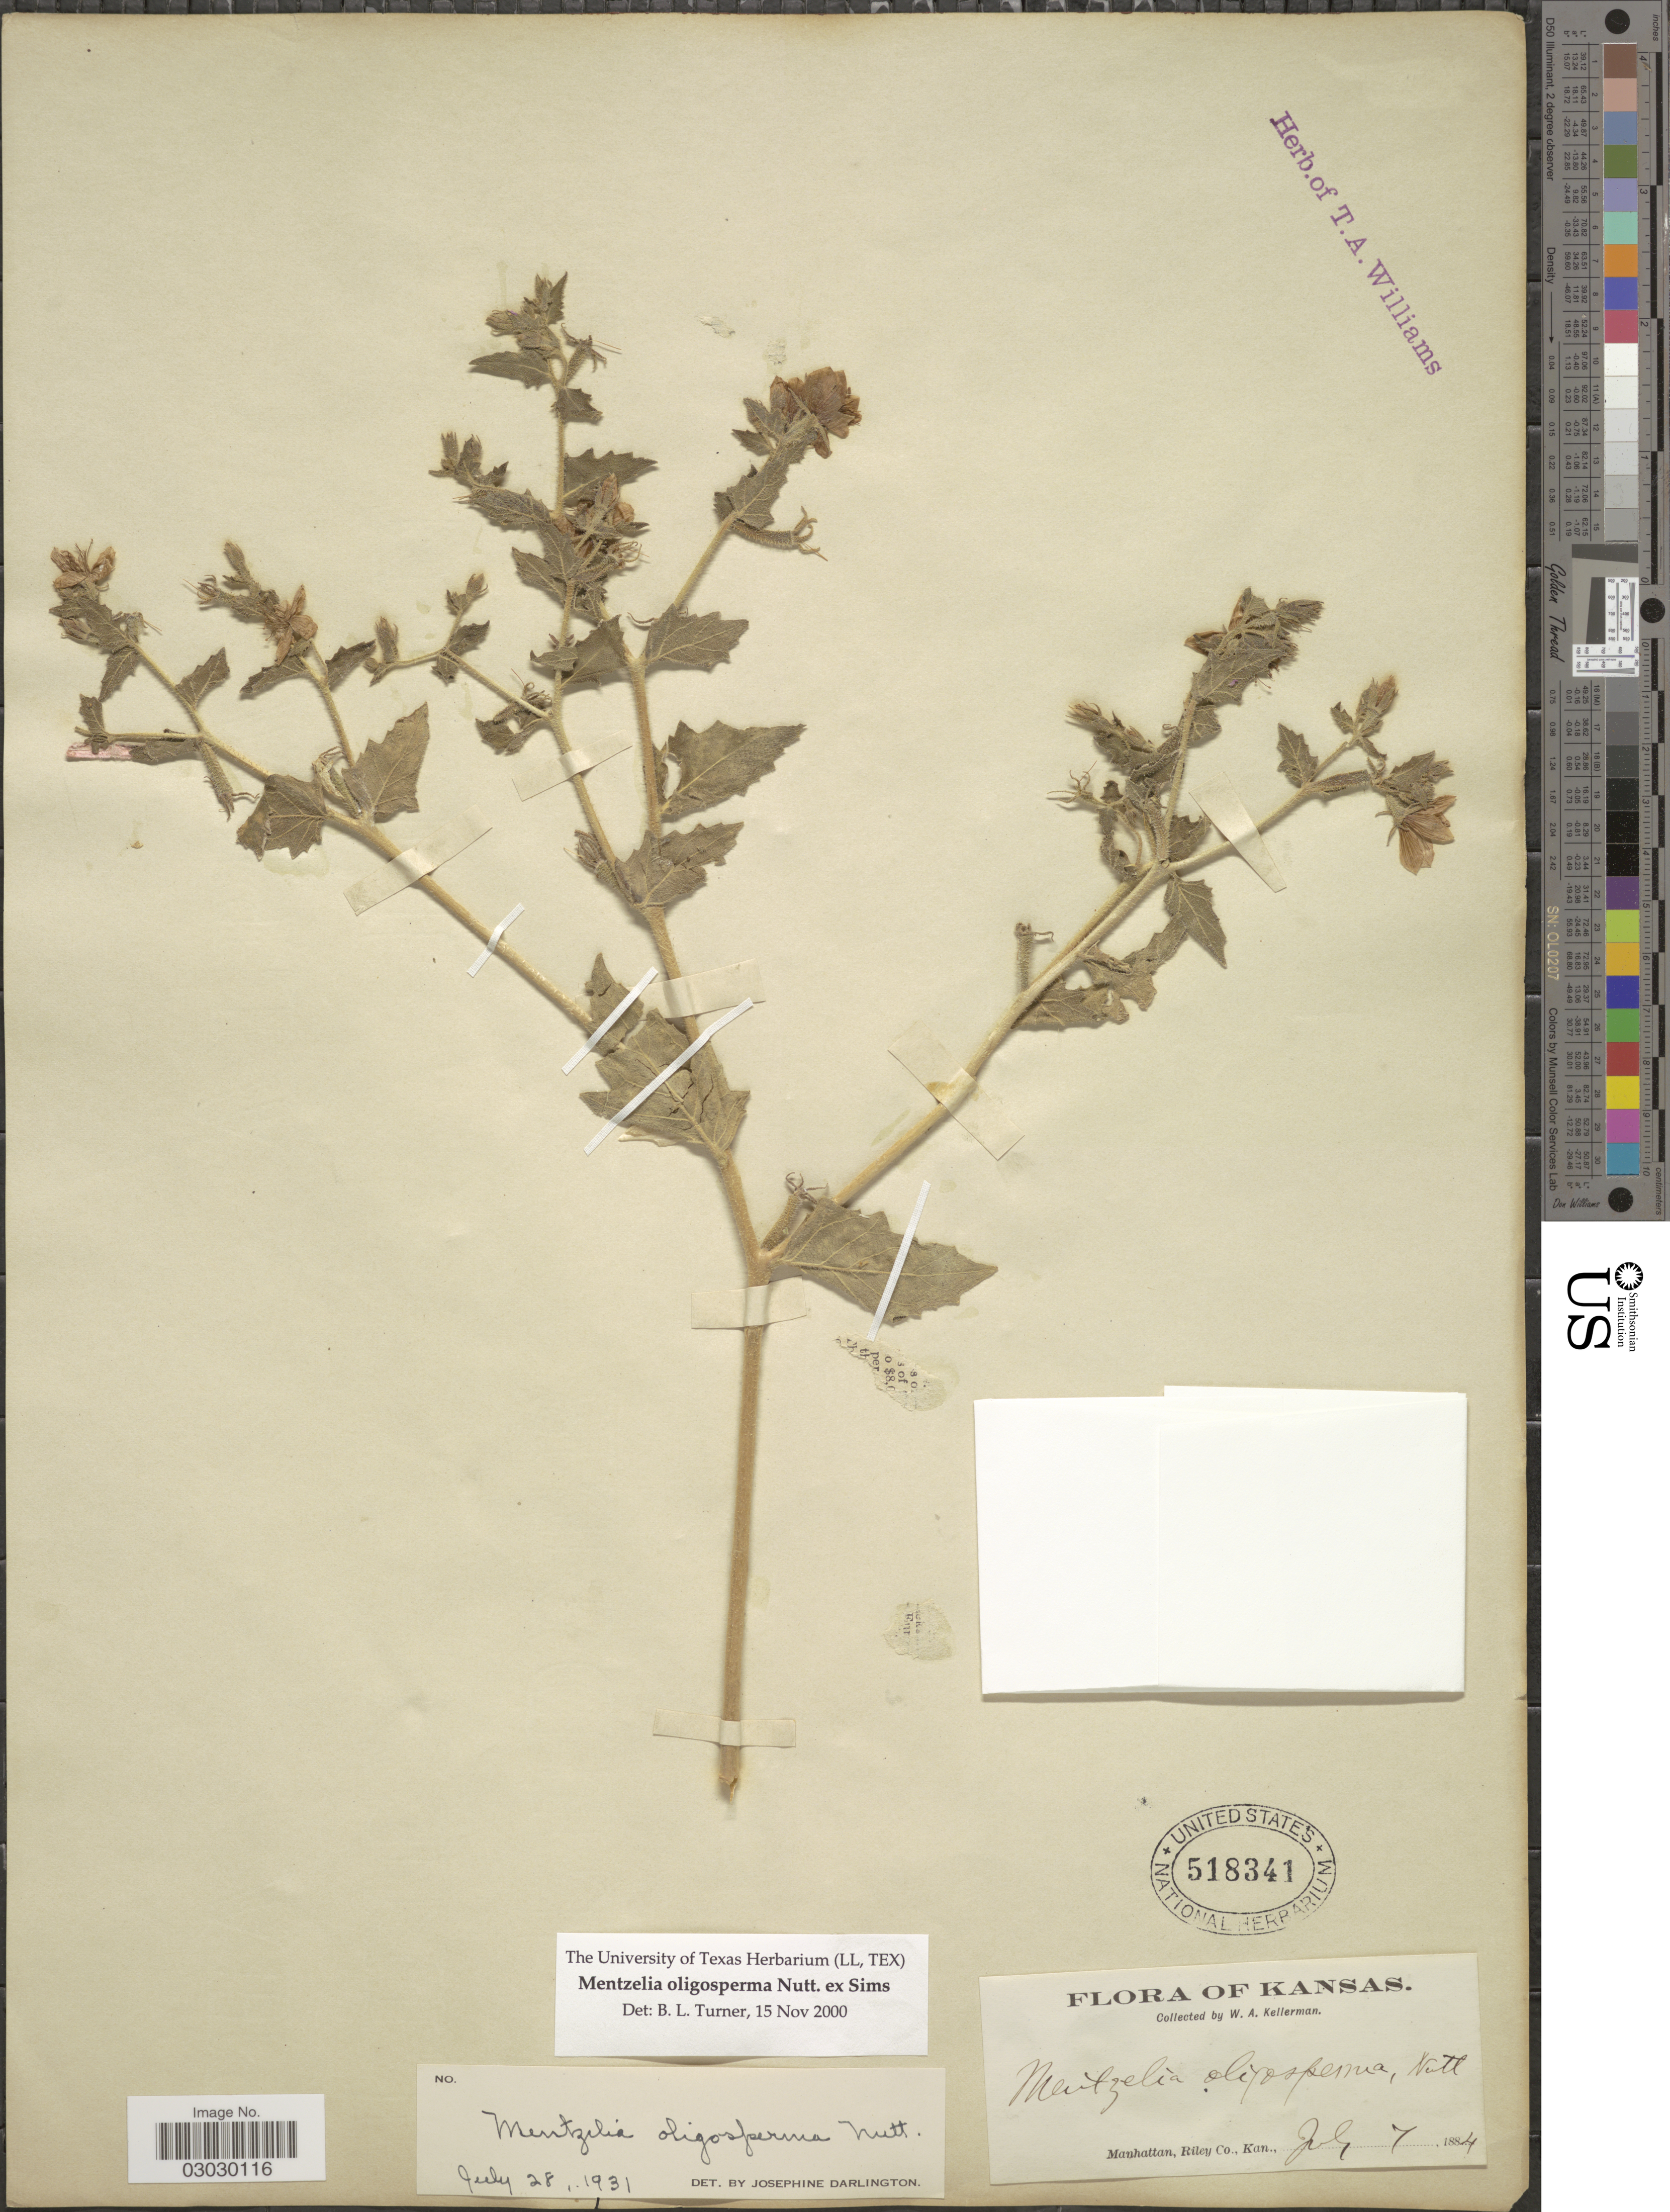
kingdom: Plantae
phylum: Tracheophyta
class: Magnoliopsida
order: Cornales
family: Loasaceae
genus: Mentzelia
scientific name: Mentzelia oligosperma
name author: Nutt. ex Sims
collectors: W. Kellerman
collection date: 1884-07-07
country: United States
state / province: Kansas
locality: Manhattan, Riley Co., Kan.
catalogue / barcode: US 518341